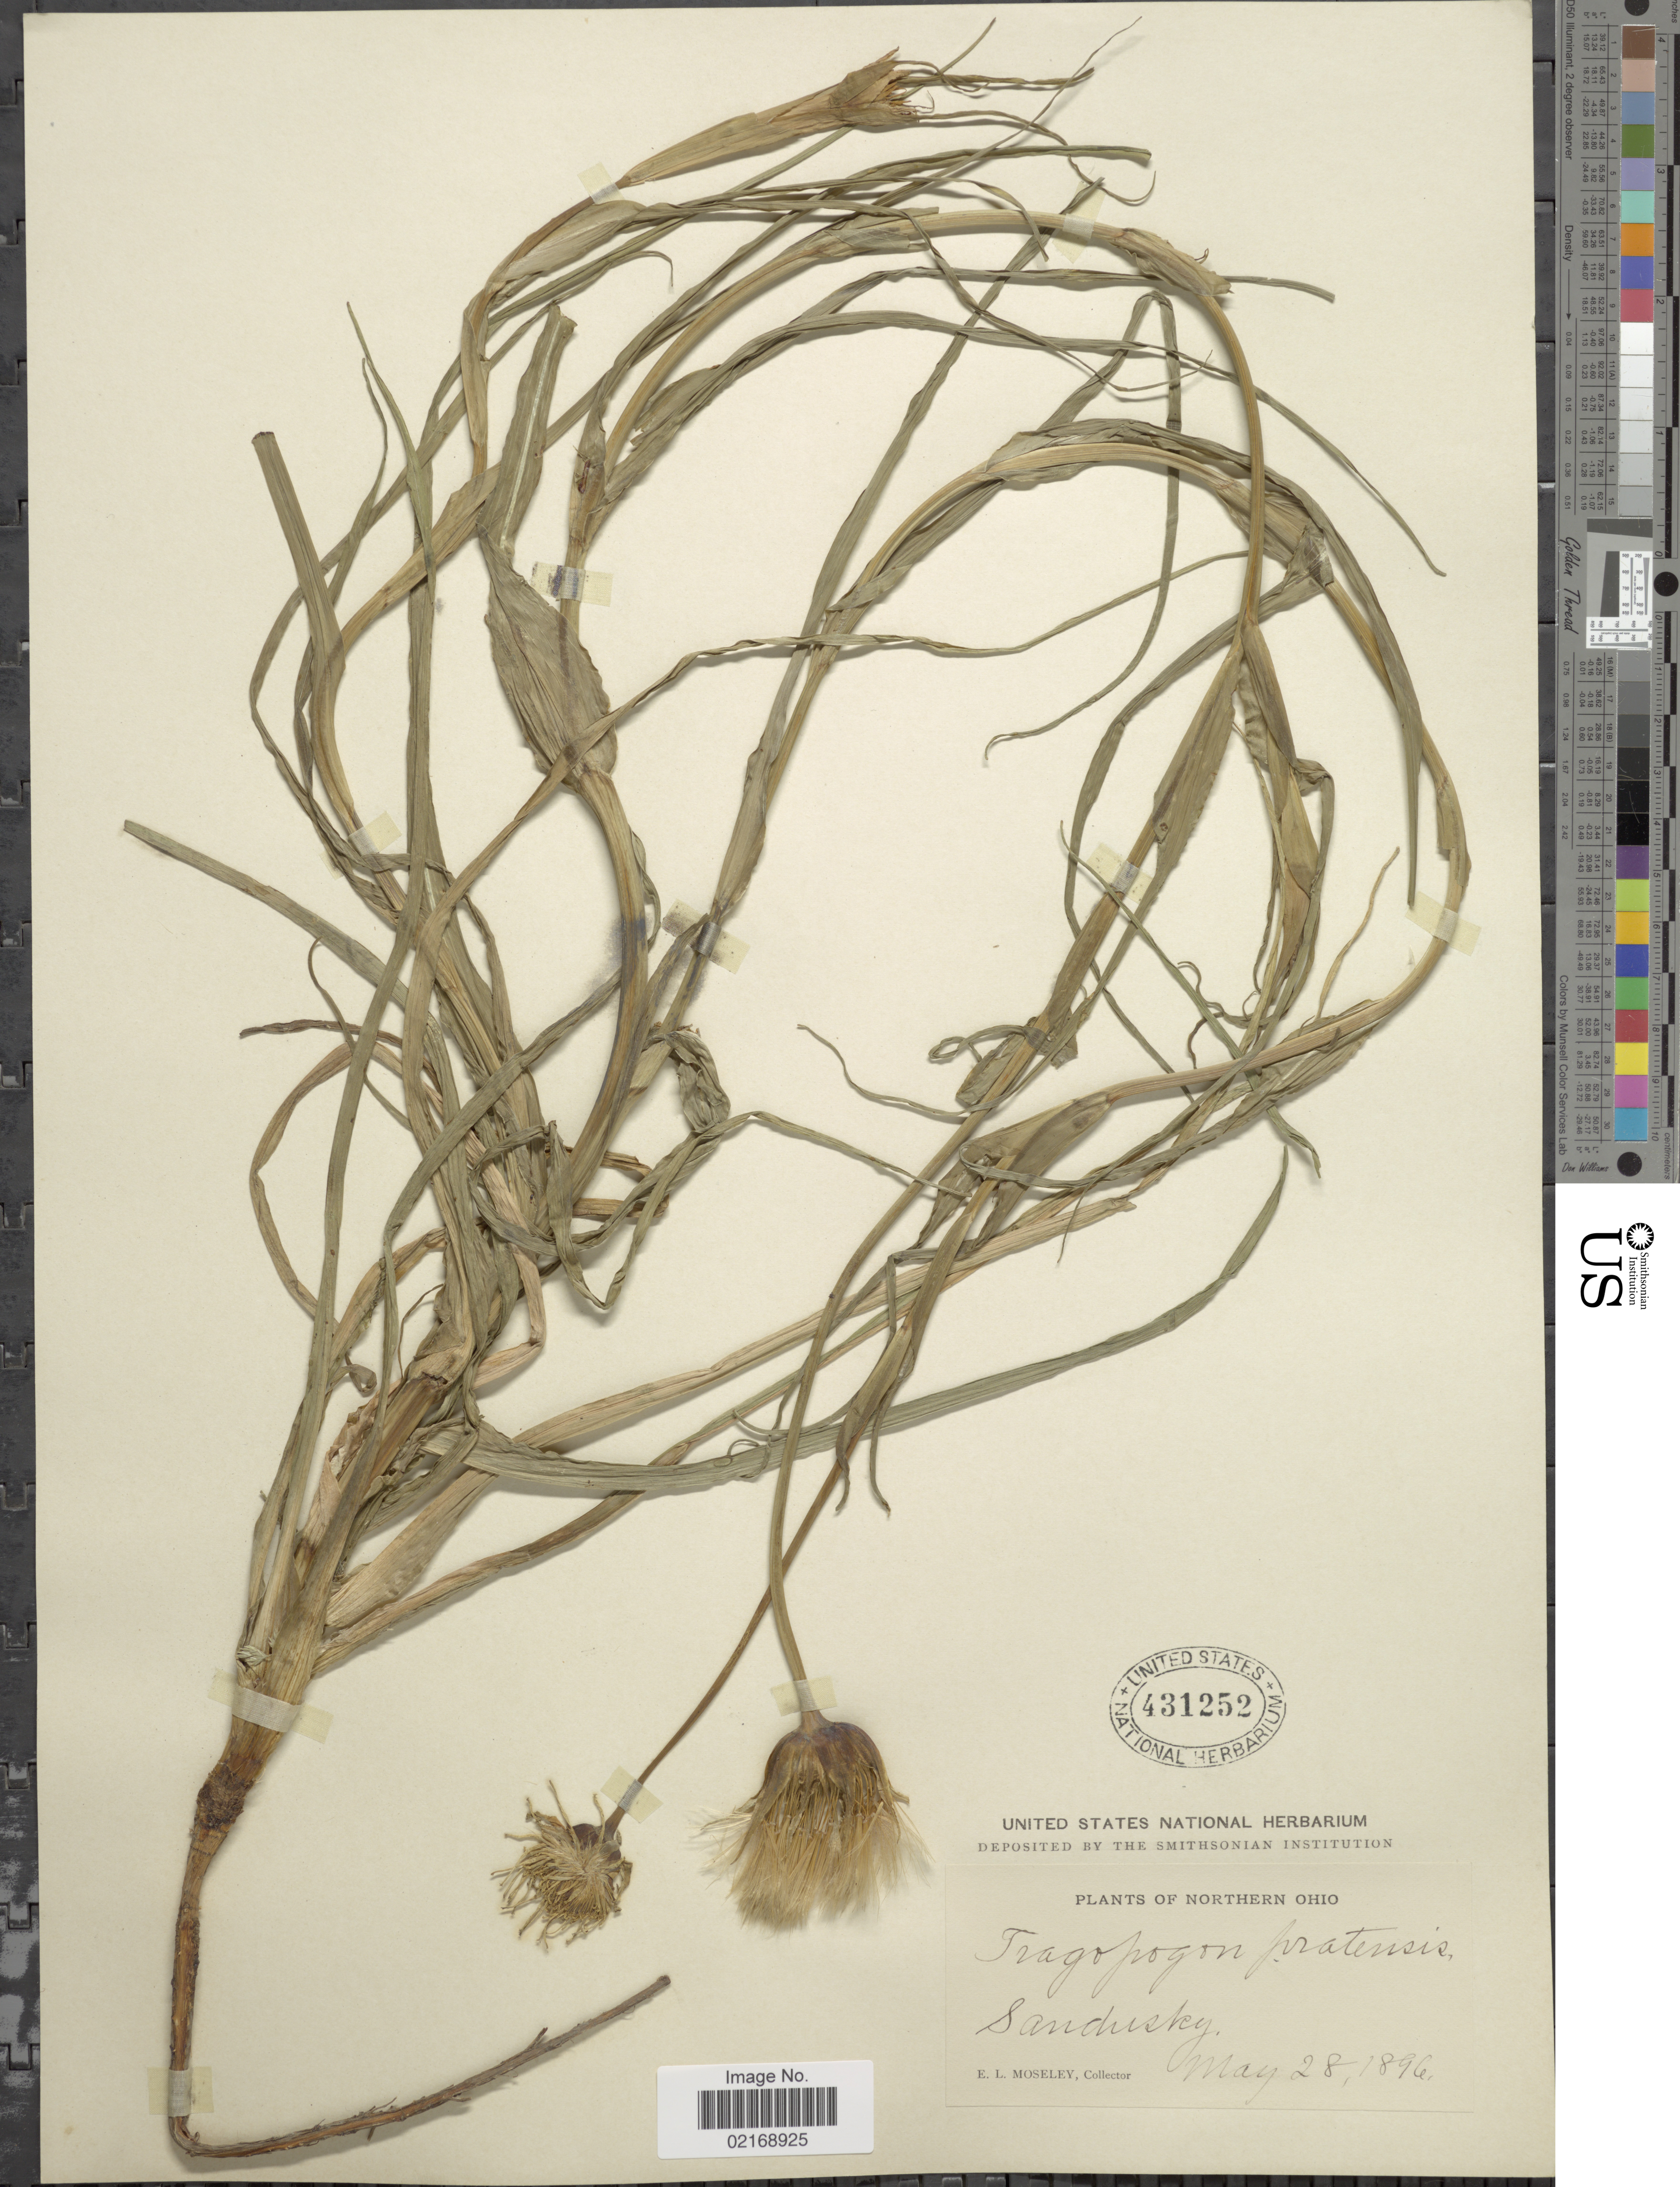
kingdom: Plantae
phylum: Tracheophyta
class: Magnoliopsida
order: Asterales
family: Asteraceae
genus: Tragopogon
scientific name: Tragopogon pratensis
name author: L.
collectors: E. Moseley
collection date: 1896-05-28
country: United States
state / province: Ohio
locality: Northern Ohio. Sandusky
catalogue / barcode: US 431252